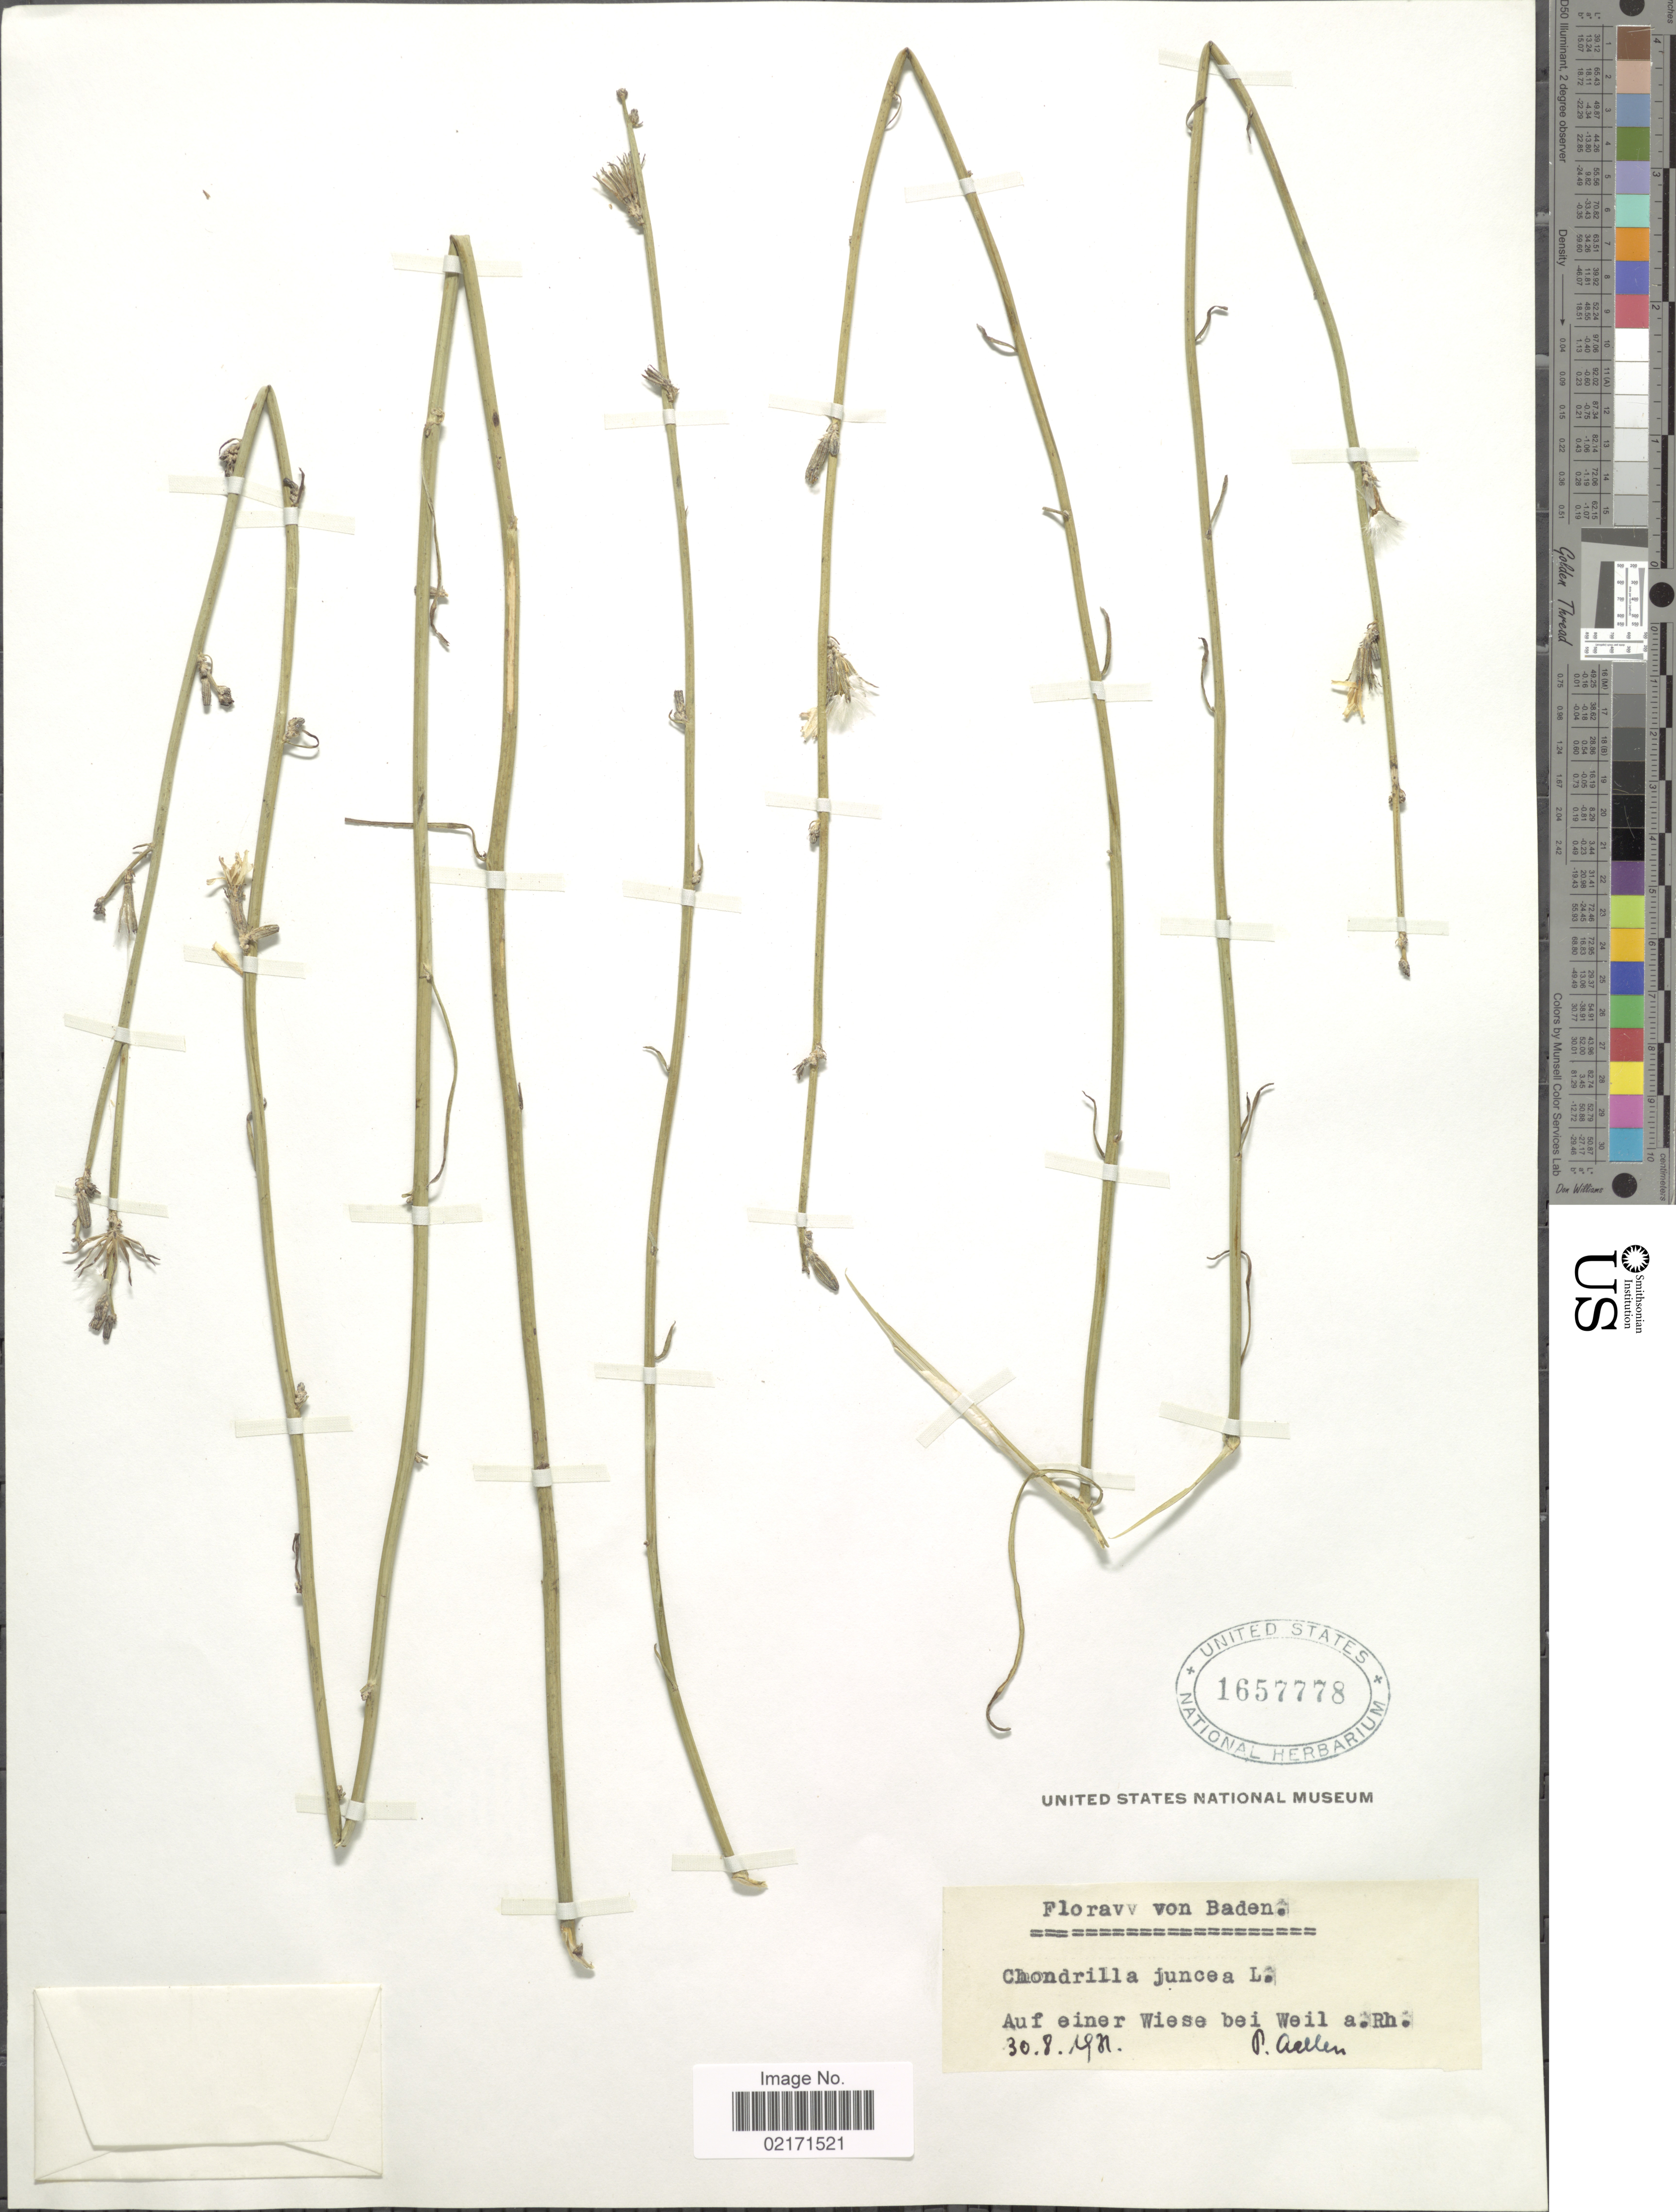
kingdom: Plantae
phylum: Tracheophyta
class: Magnoliopsida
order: Asterales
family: Asteraceae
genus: Chondrilla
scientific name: Chondrilla juncea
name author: L.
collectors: P. Aellen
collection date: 1981-08-30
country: Germany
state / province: Baden-Württemberg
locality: Baden, Auf einer Wiese bei Weil a.Rh.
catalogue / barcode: US 1657778